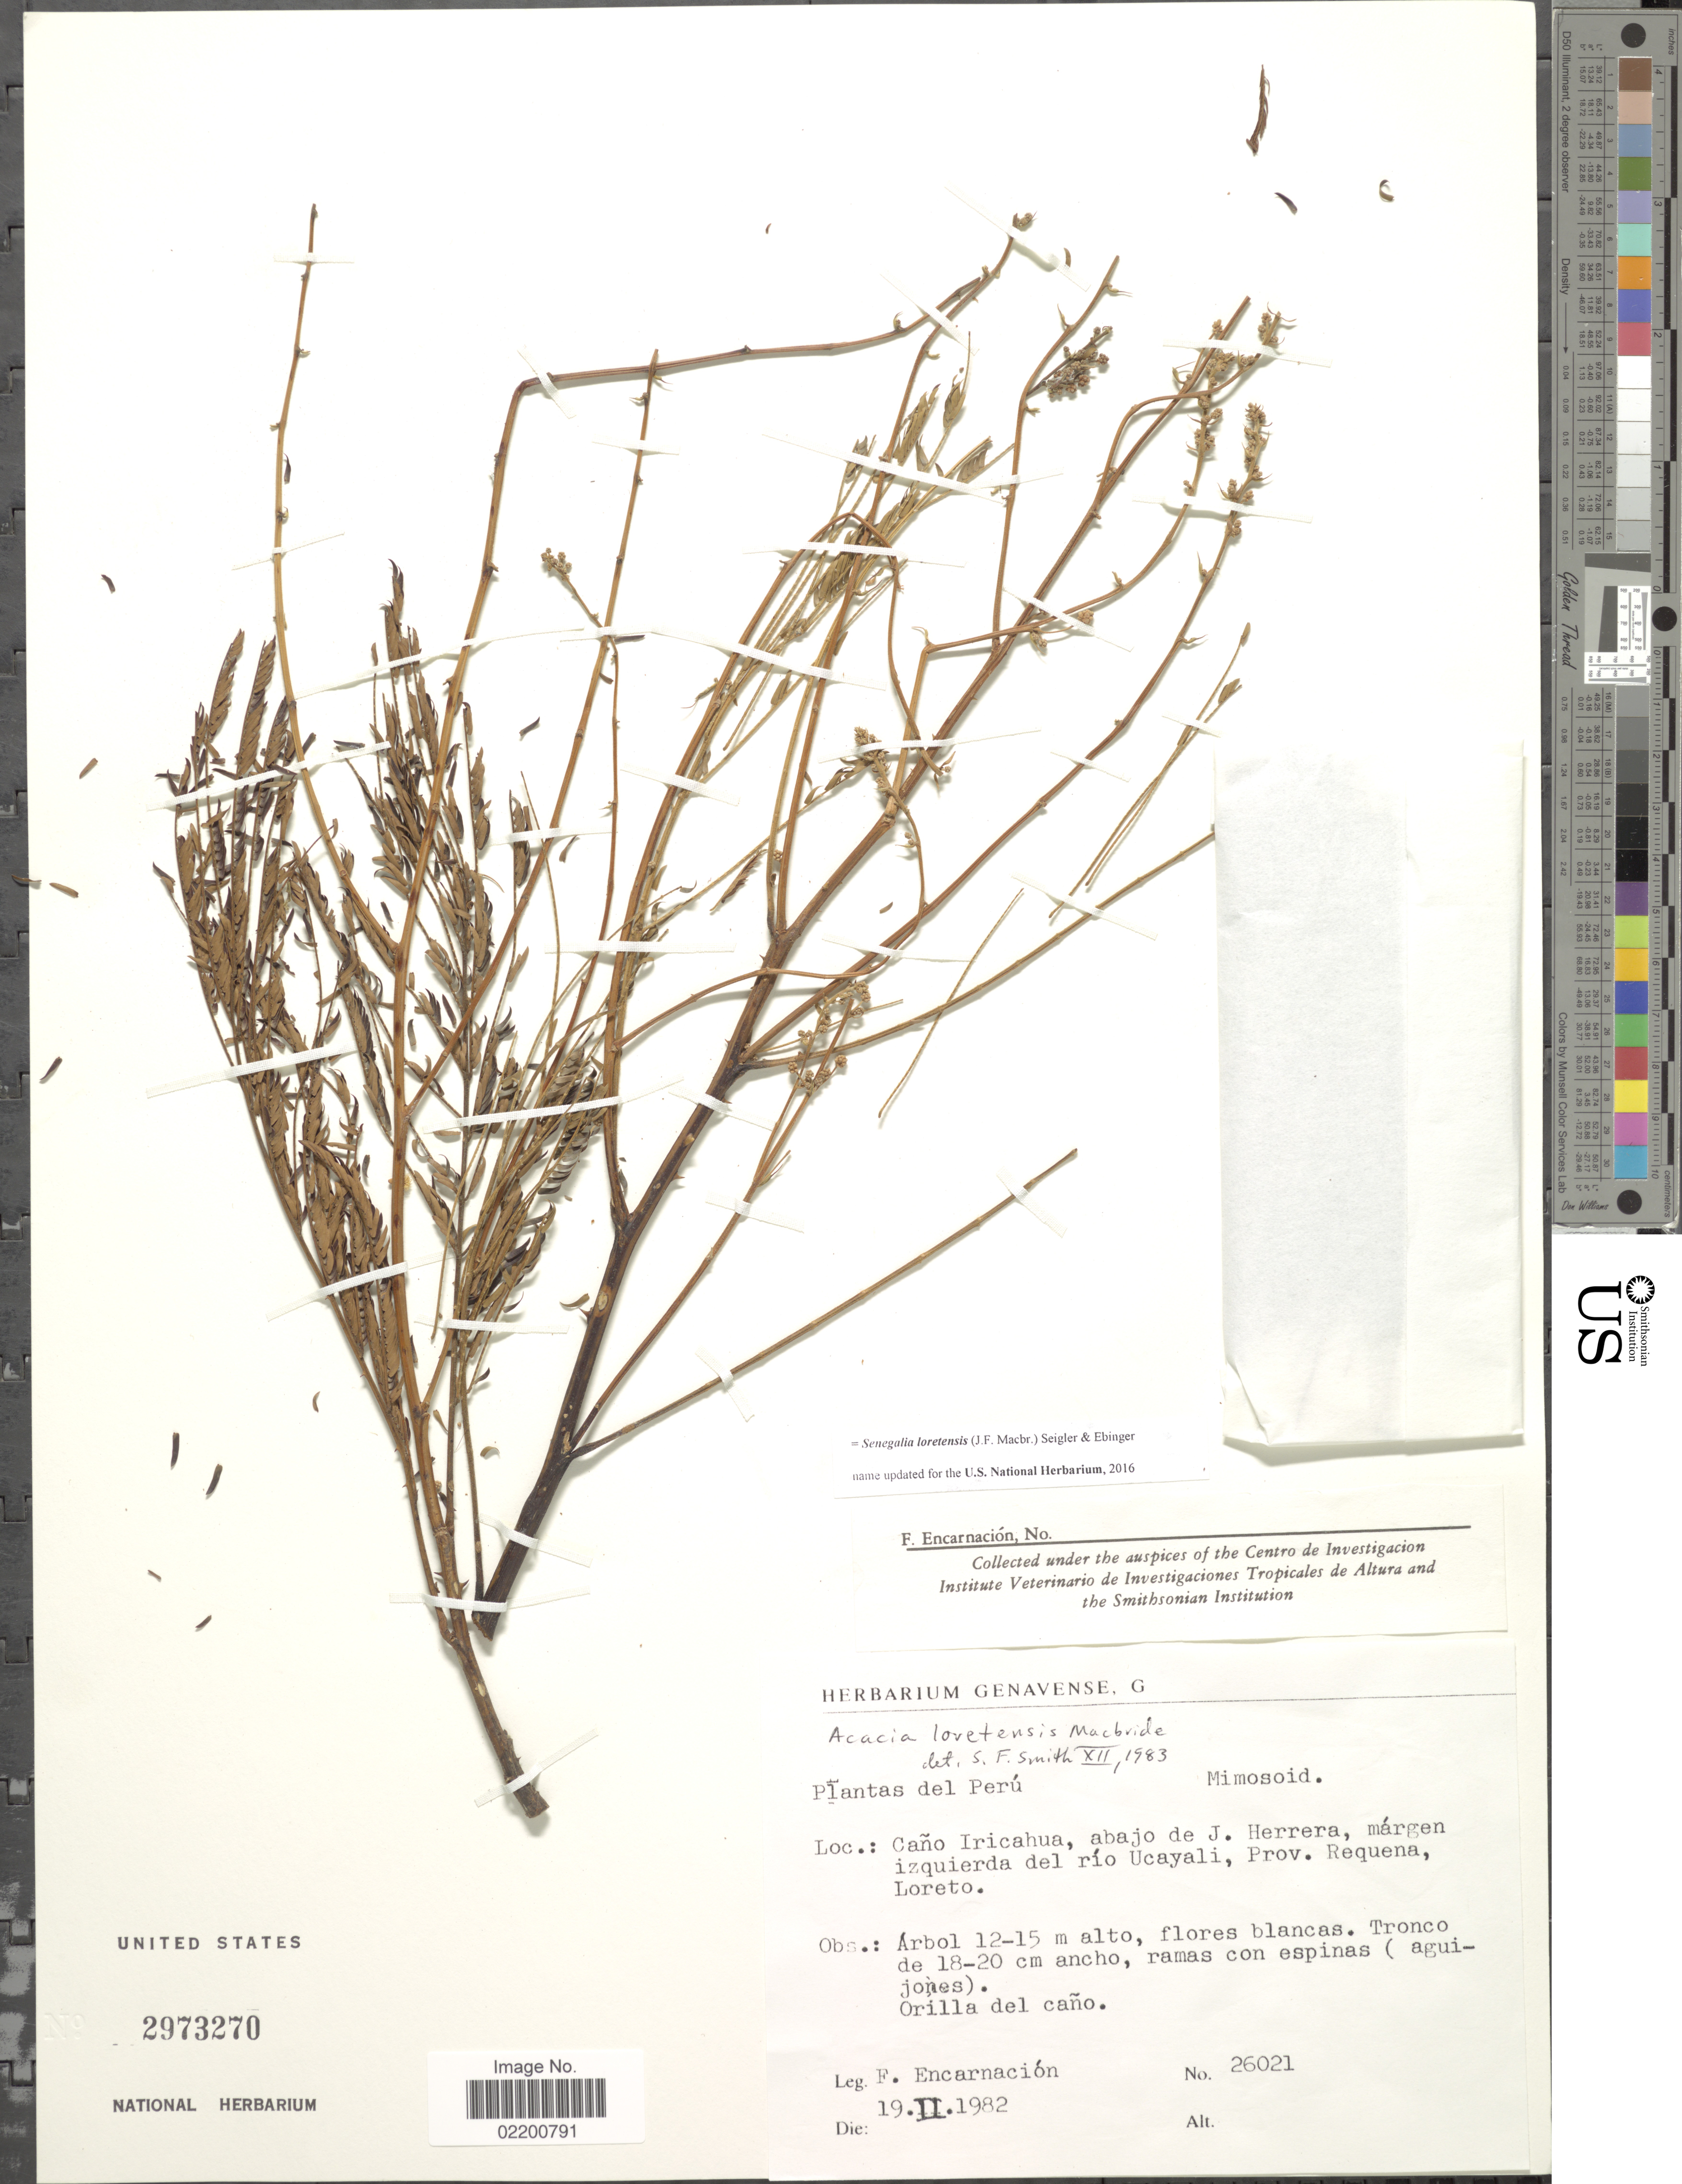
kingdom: Plantae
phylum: Tracheophyta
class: Magnoliopsida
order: Fabales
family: Fabaceae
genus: Senegalia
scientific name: Senegalia loretensis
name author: (J.F. Macbr.) Seigler & Ebinger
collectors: F. Encarnación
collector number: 26021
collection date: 1982-02-19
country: Peru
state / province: Ucayali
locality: Caño Iricahua, abajo de J. Herrera, Margen Izquirda del rio Ucayali, Prov. Requena-Loreto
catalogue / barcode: US 2973270